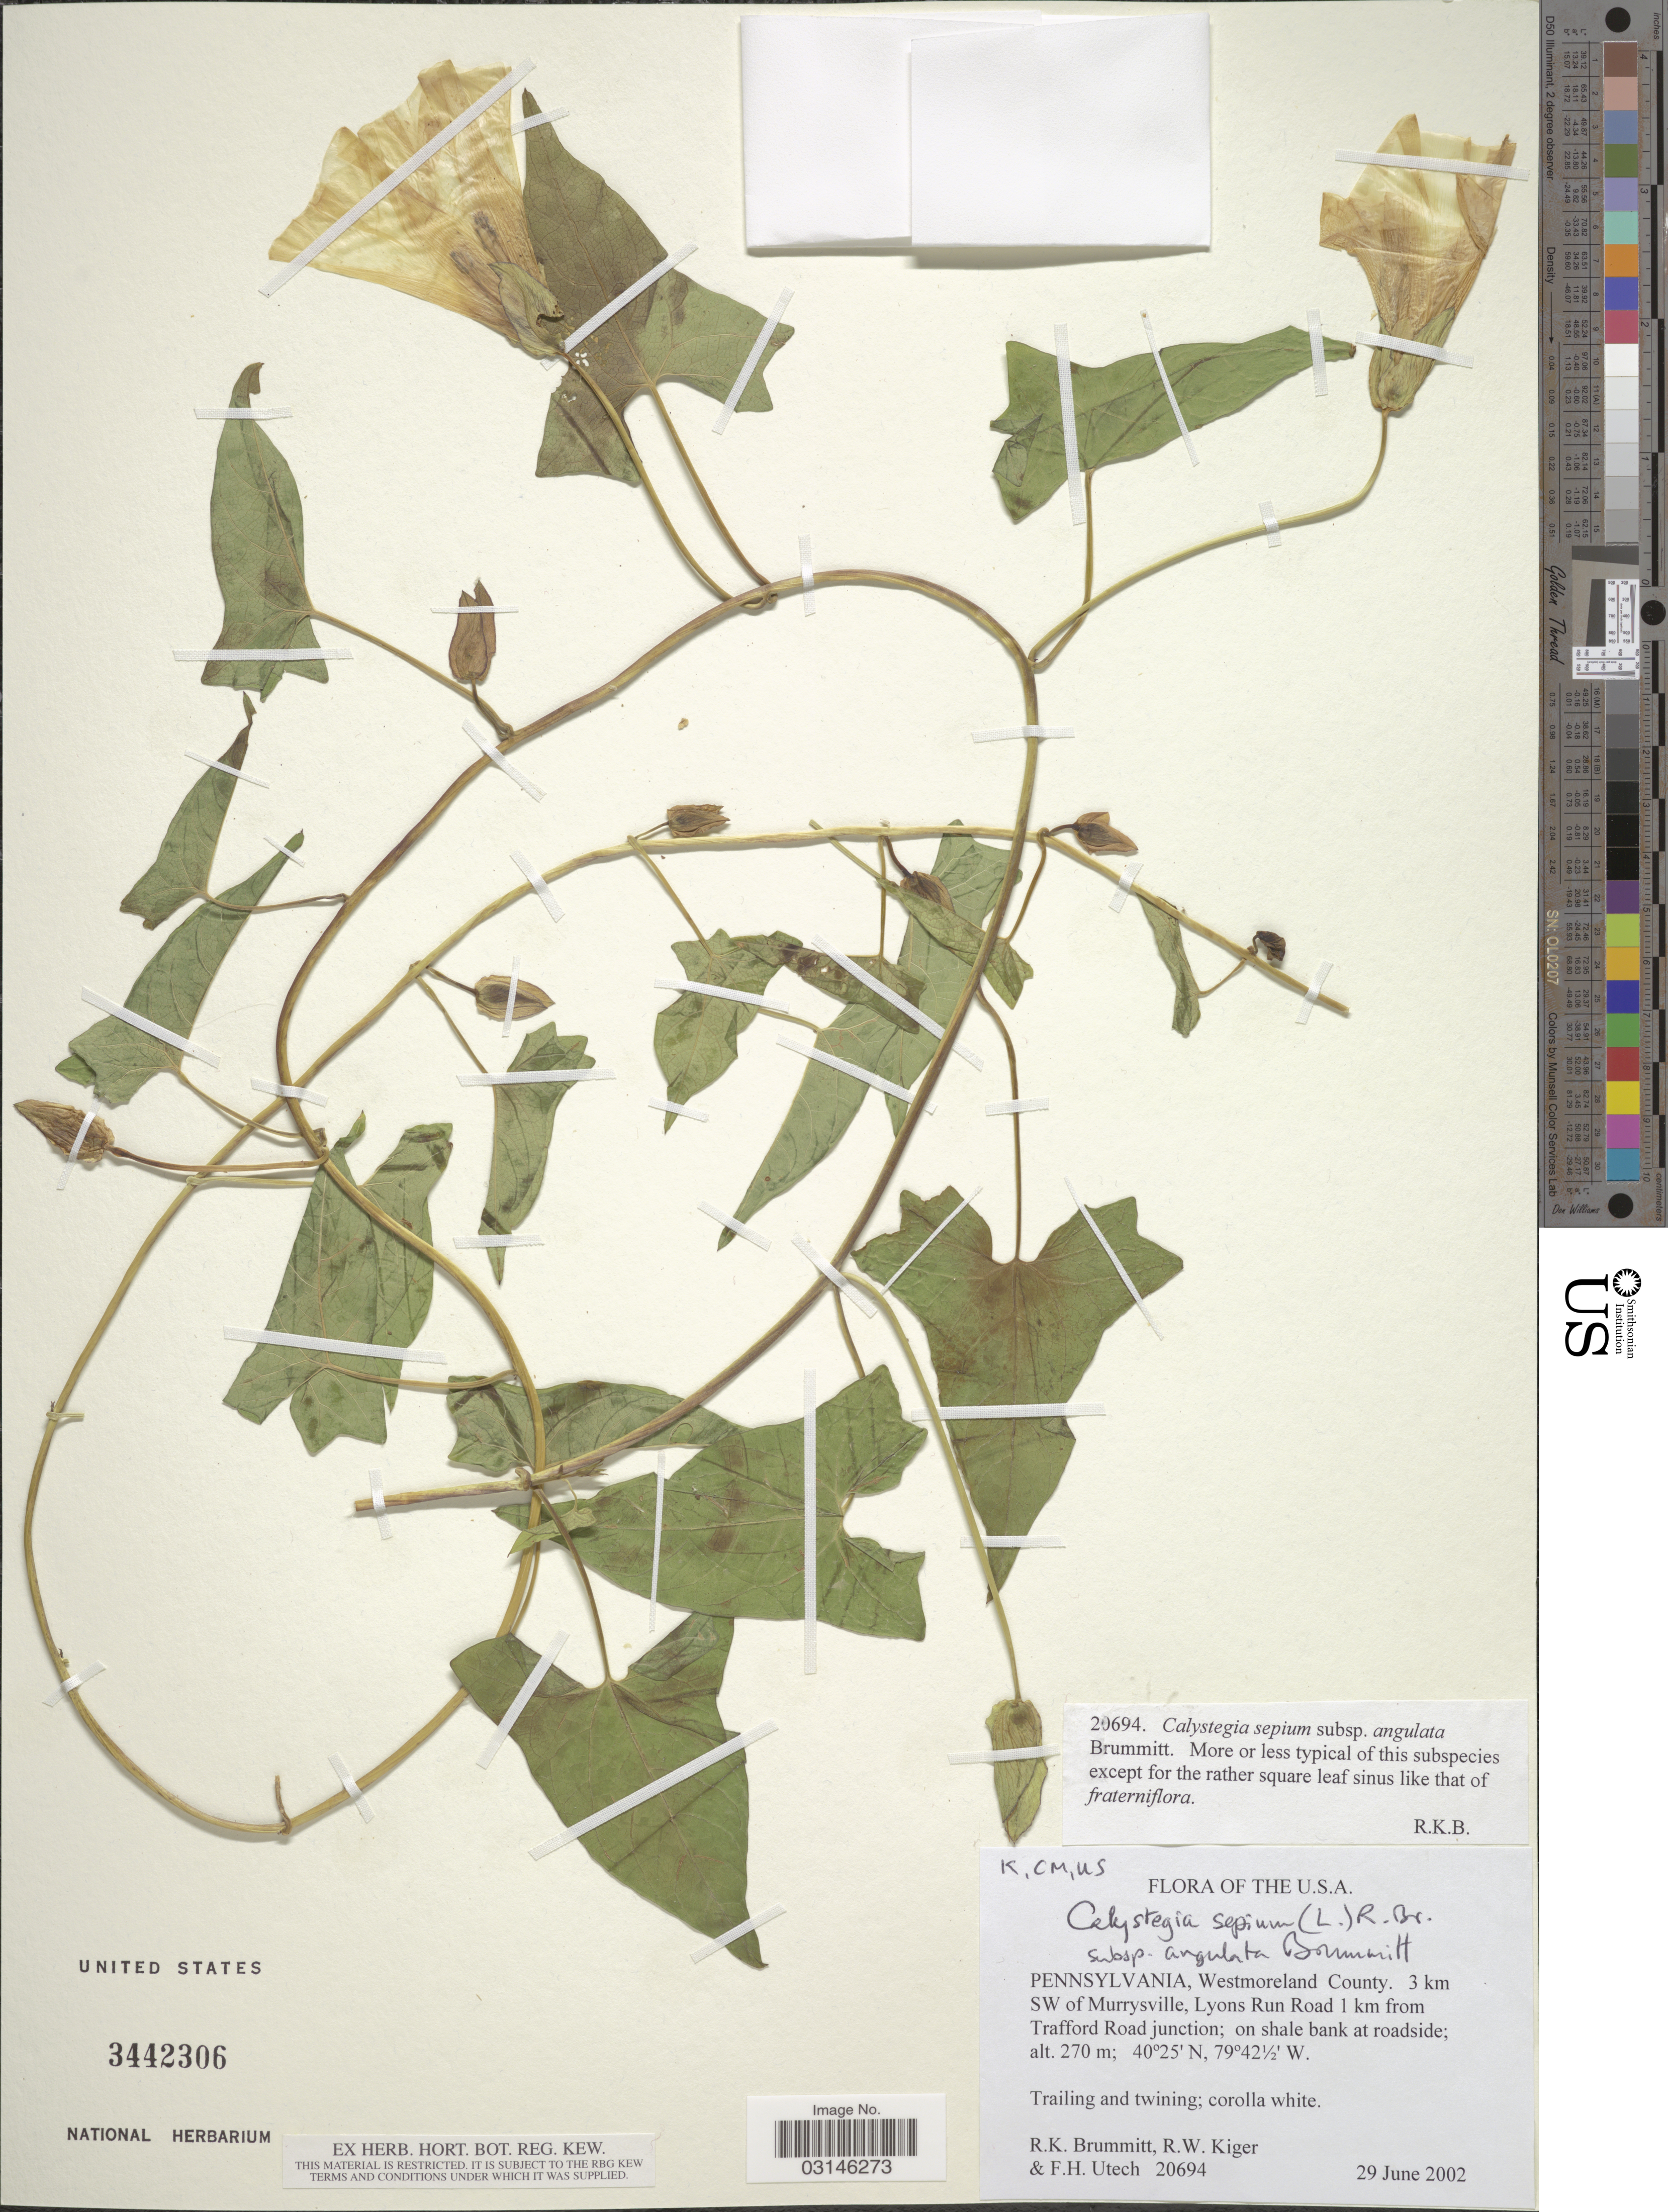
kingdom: Plantae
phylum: Tracheophyta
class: Magnoliopsida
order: Solanales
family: Convolvulaceae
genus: Calystegia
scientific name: Calystegia sepium subsp. angulata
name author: Brummitt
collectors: R. K. Brummitt, R. Kiger & F. Utech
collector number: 20694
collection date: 2002-06-29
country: United States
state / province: Pennsylvania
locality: Westmoreland County. 3 km SW of Murrysville, Lyons Run Road 1 km from Trafford Road junction.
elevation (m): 270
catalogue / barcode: US 3442306